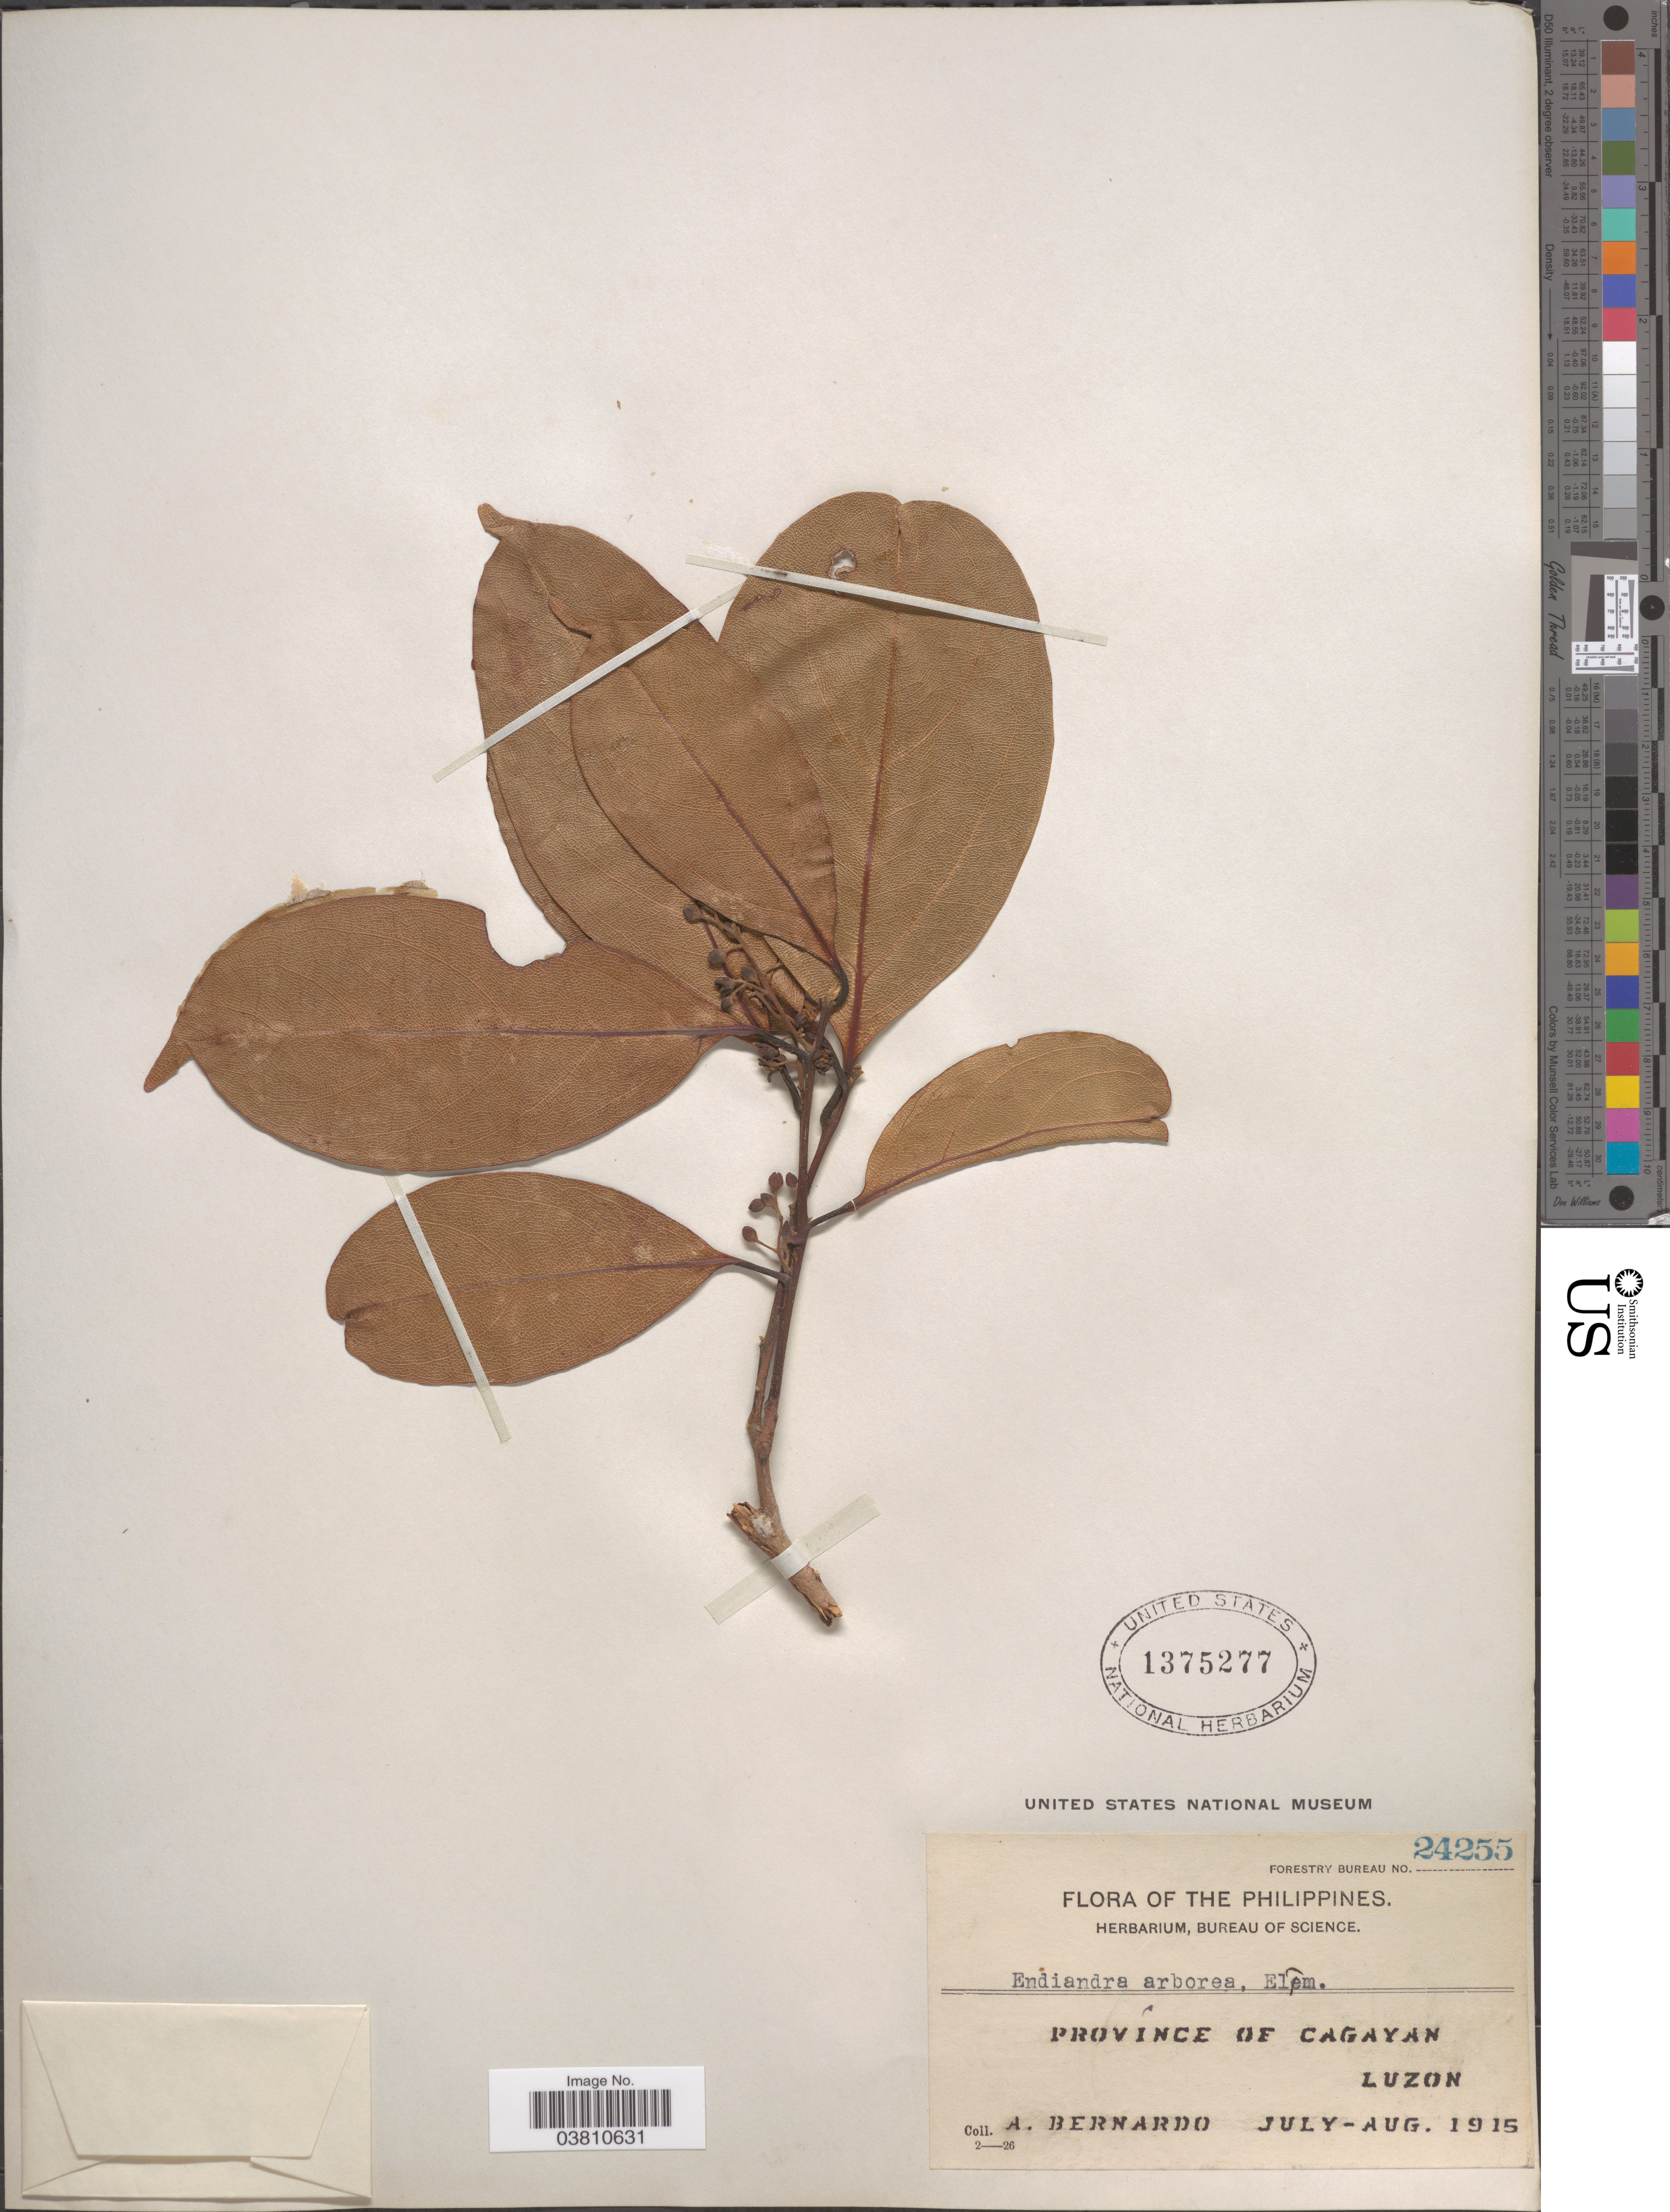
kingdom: Plantae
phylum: Tracheophyta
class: Magnoliopsida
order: Laurales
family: Lauraceae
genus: Endiandra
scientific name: Endiandra coriacea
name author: Merr.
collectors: A. Bernardo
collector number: Forestry Bureau 24255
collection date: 1915-07/1915-08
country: Philippines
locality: Province of Cagayan, Luzon.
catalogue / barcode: US 1375277